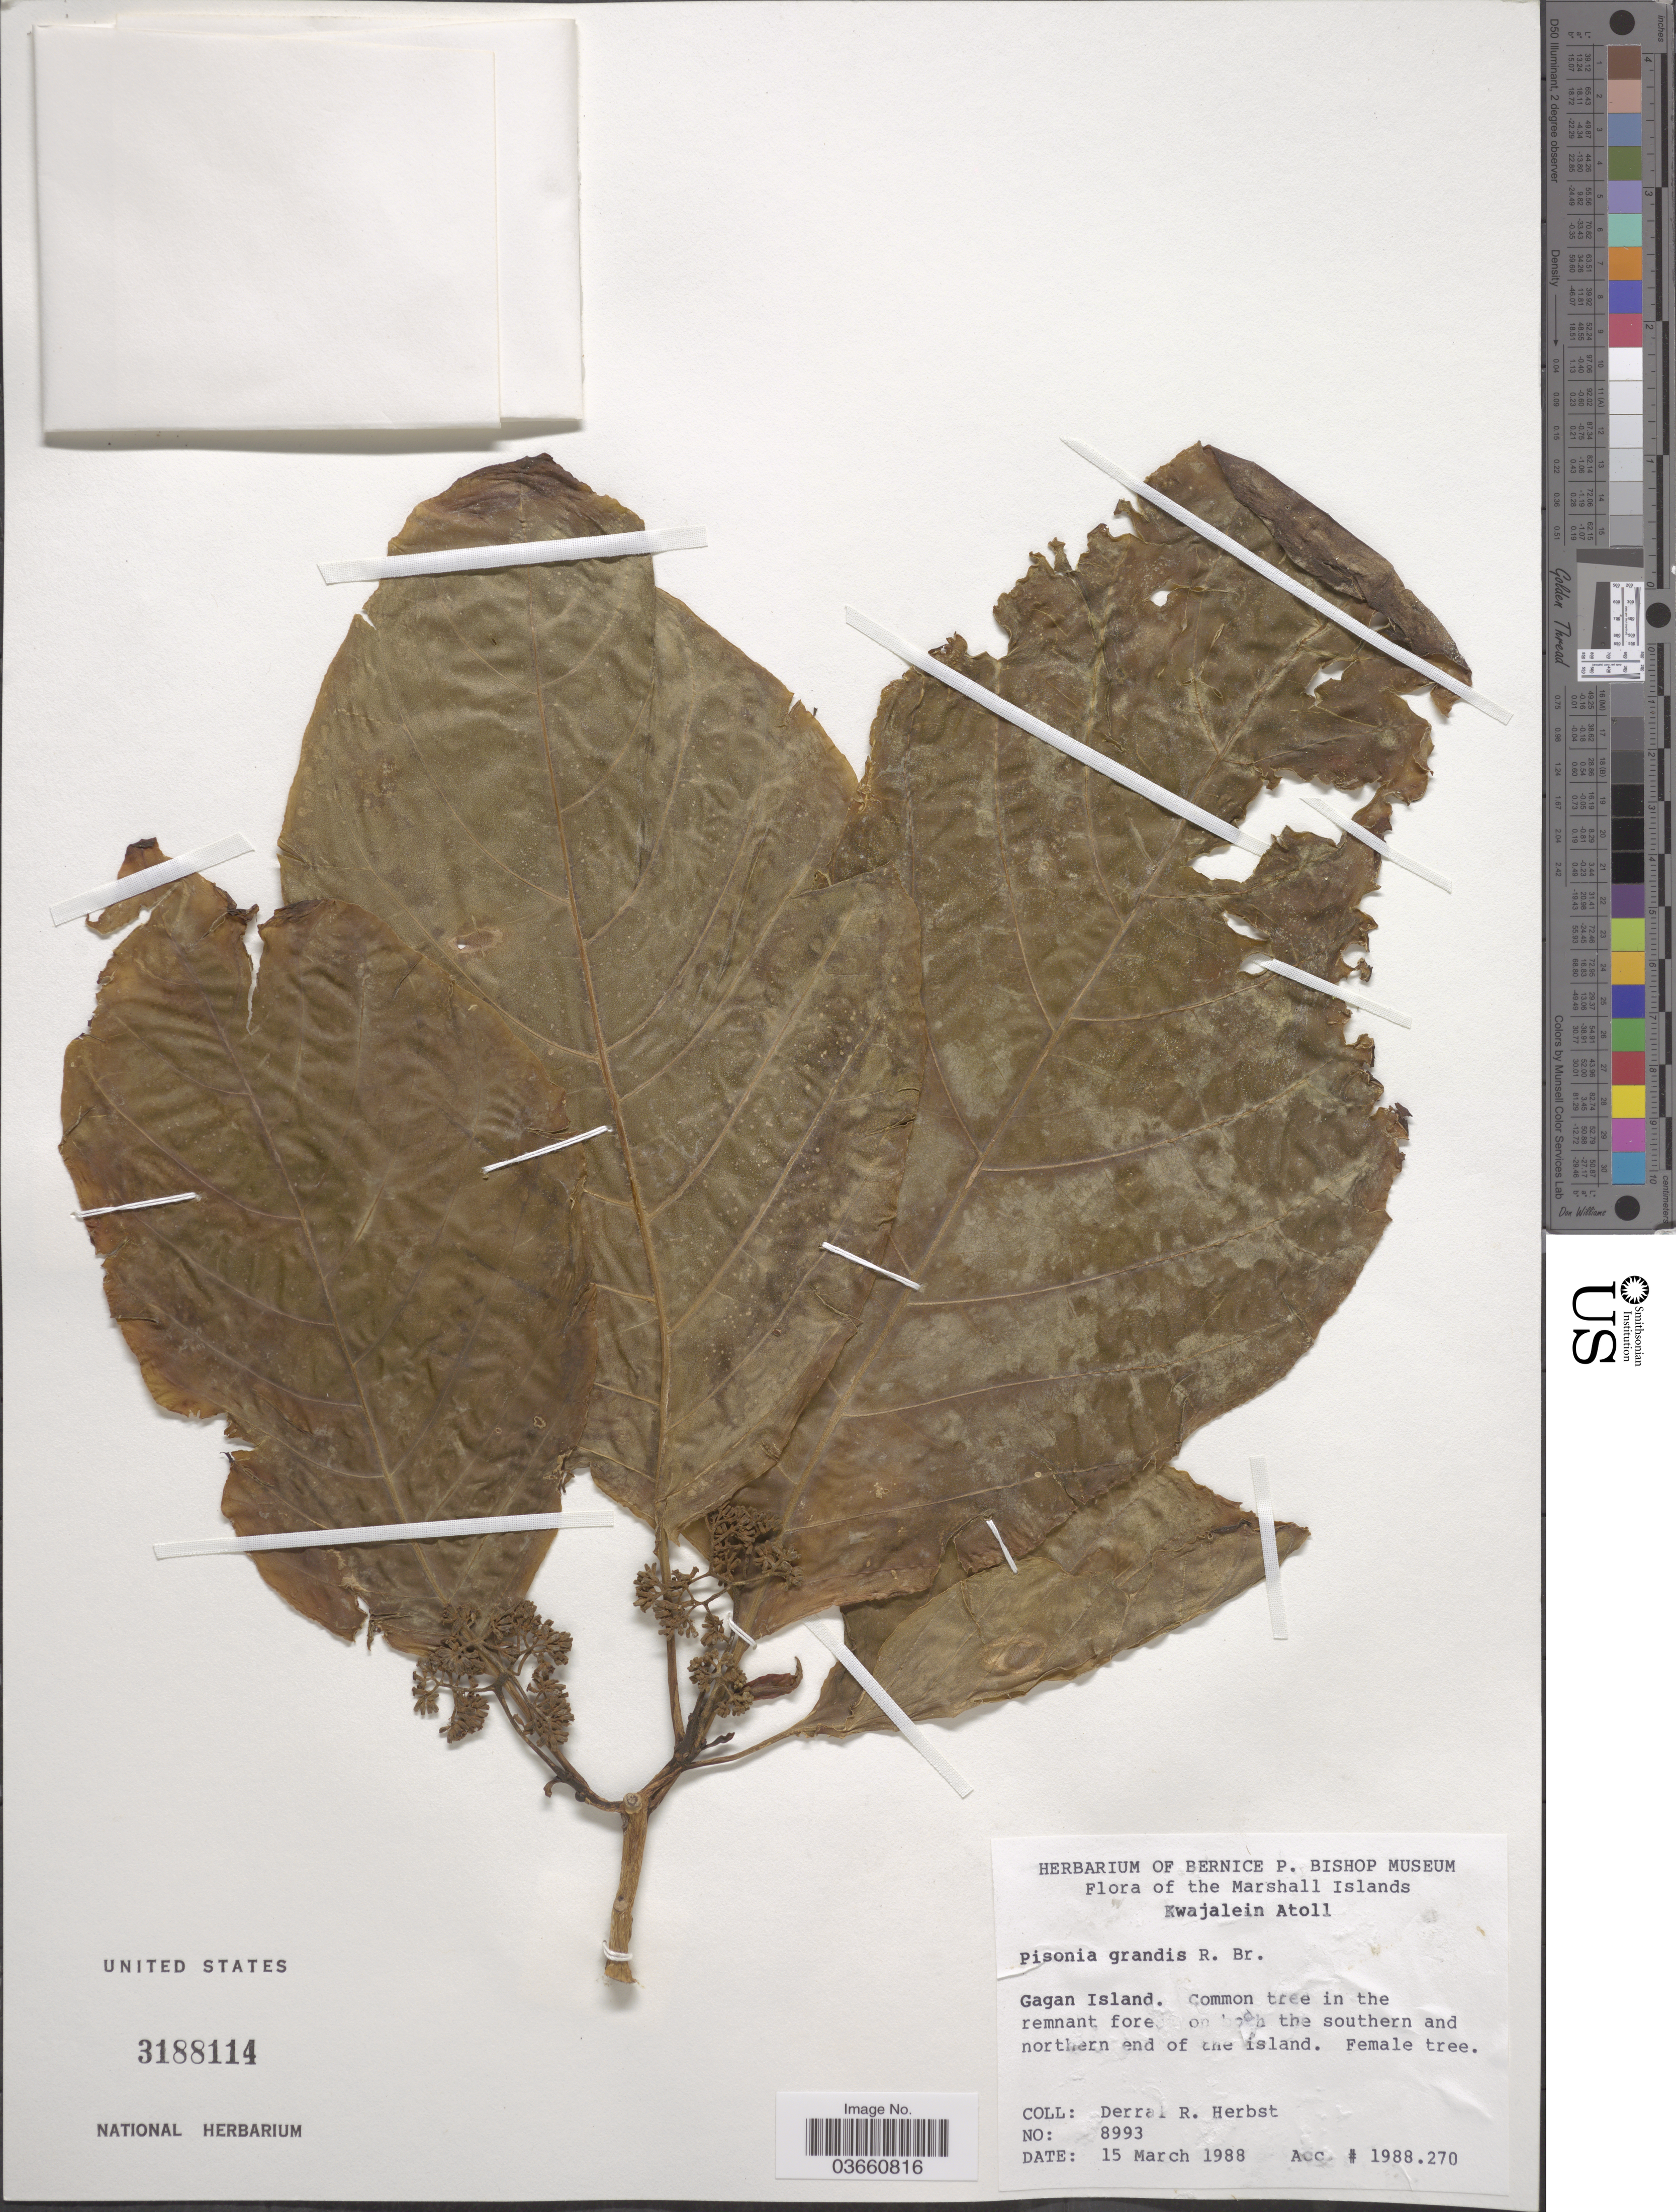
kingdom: Plantae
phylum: Tracheophyta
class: Magnoliopsida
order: Caryophyllales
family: Nyctaginaceae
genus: Pisonia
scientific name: Pisonia grandis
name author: R. Br.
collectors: D. R. Herbst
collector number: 8993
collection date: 1988-03-15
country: Marshall Islands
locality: Kwajalein Atoll. Gagan Island. Southern and northern end of the island.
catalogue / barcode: US 3188114